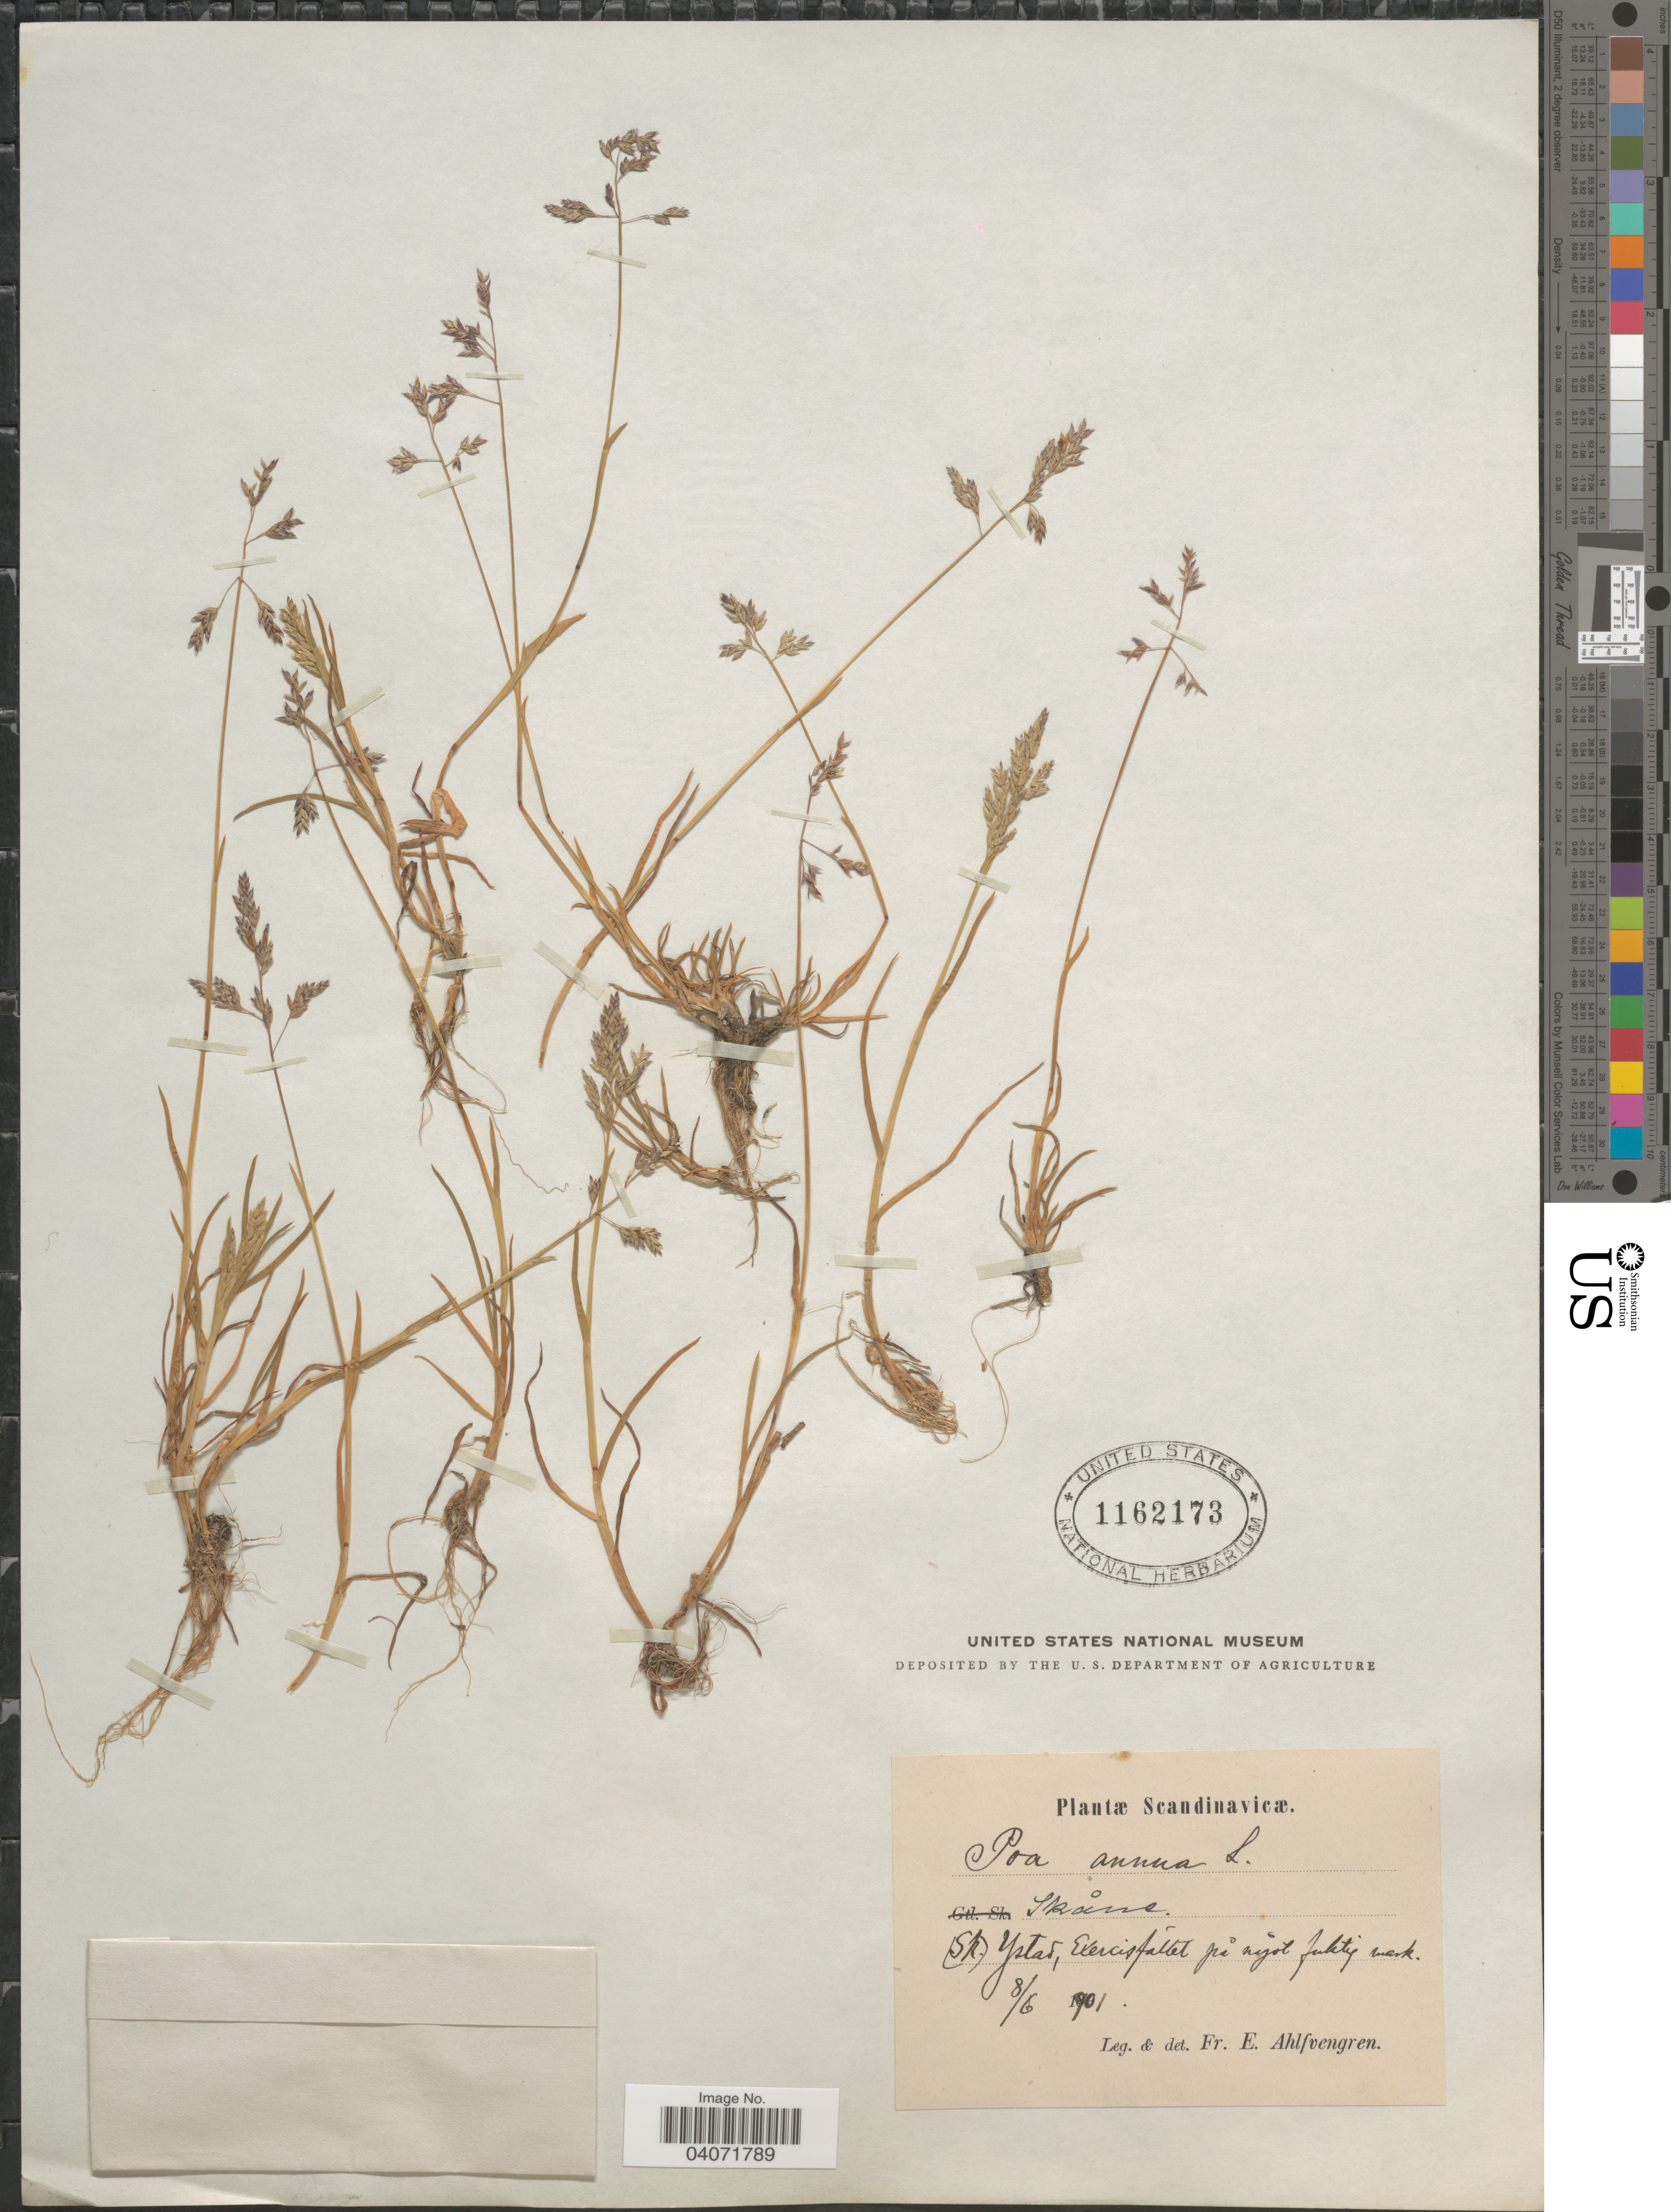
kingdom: Plantae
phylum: Tracheophyta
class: Liliopsida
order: Poales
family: Poaceae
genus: Poa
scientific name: Poa annua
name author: L.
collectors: E. Ahlfvengren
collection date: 1901-06-08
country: Sweden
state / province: Skåne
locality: Scandinavicæ. Skåne. (Sk.) Ystad, Exercisfallet pa nyot faktig mark.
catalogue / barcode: US 1162173